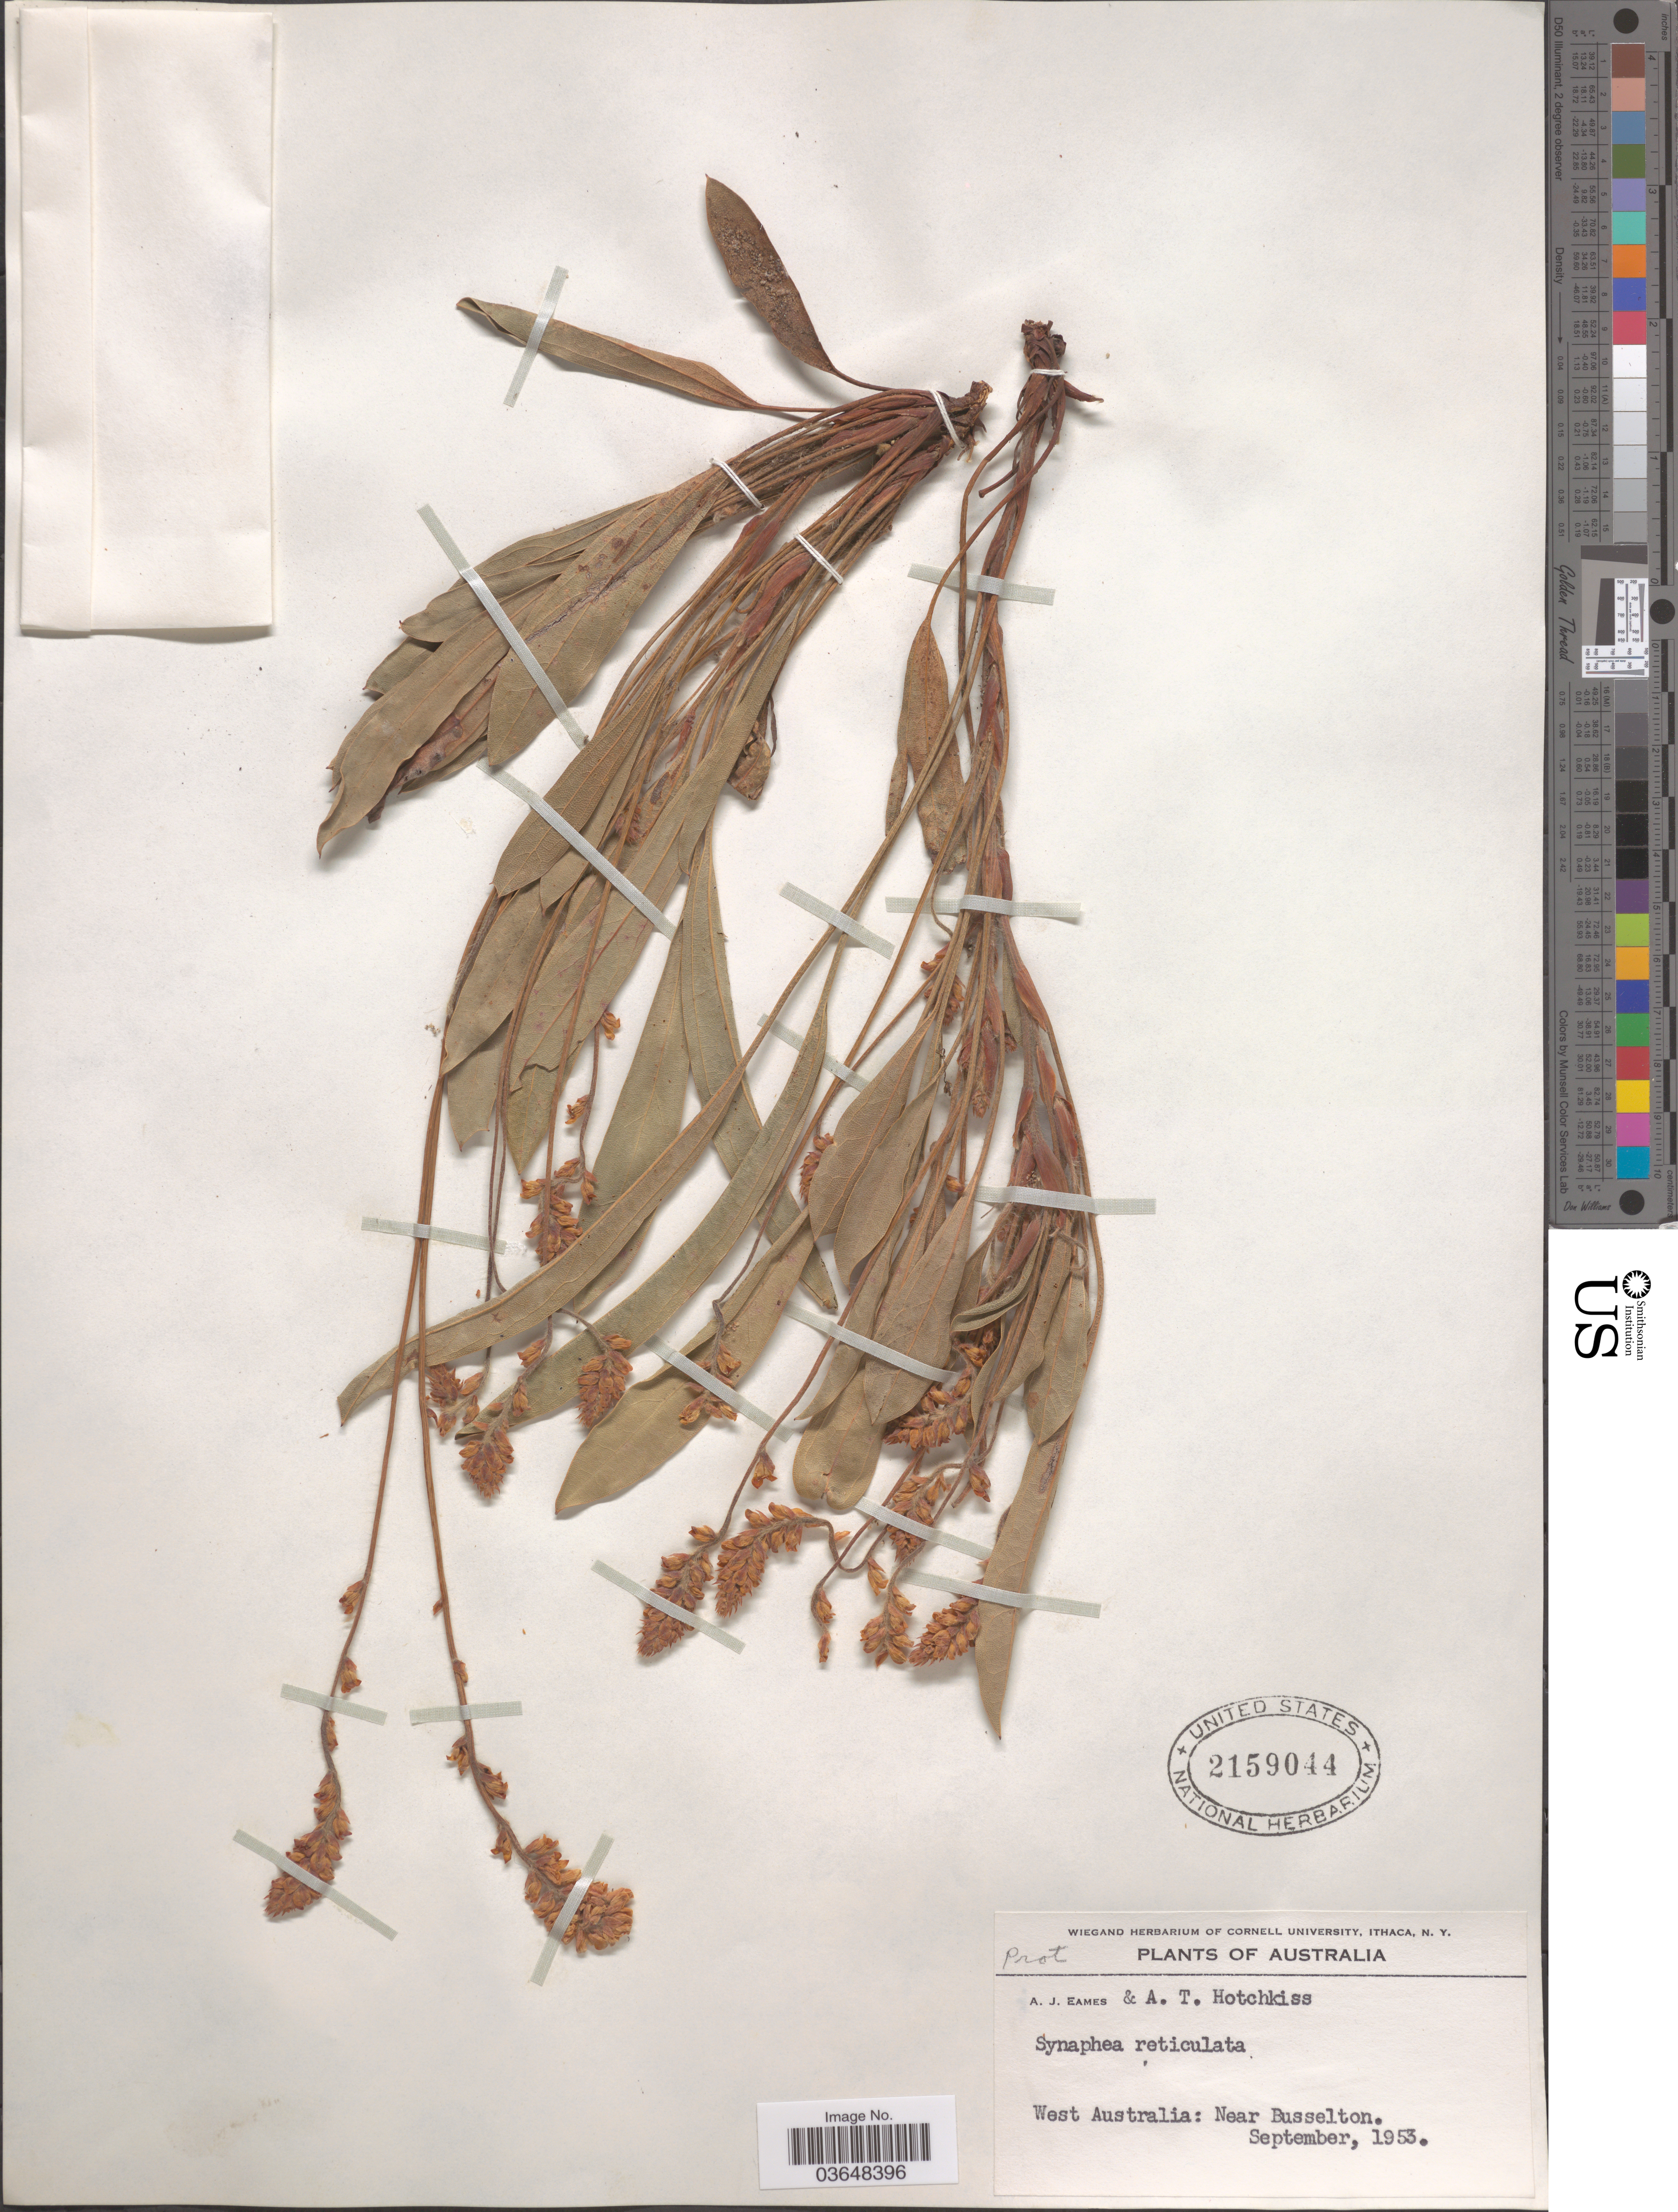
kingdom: Plantae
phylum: Tracheophyta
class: Magnoliopsida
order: Proteales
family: Proteaceae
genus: Synaphea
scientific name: Synaphea reticulata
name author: Druce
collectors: A. J. Eames & A. Hotchkiss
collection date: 1953-09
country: Australia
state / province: Western Australia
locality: West Australia: Near Busselton.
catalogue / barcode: US 2159044